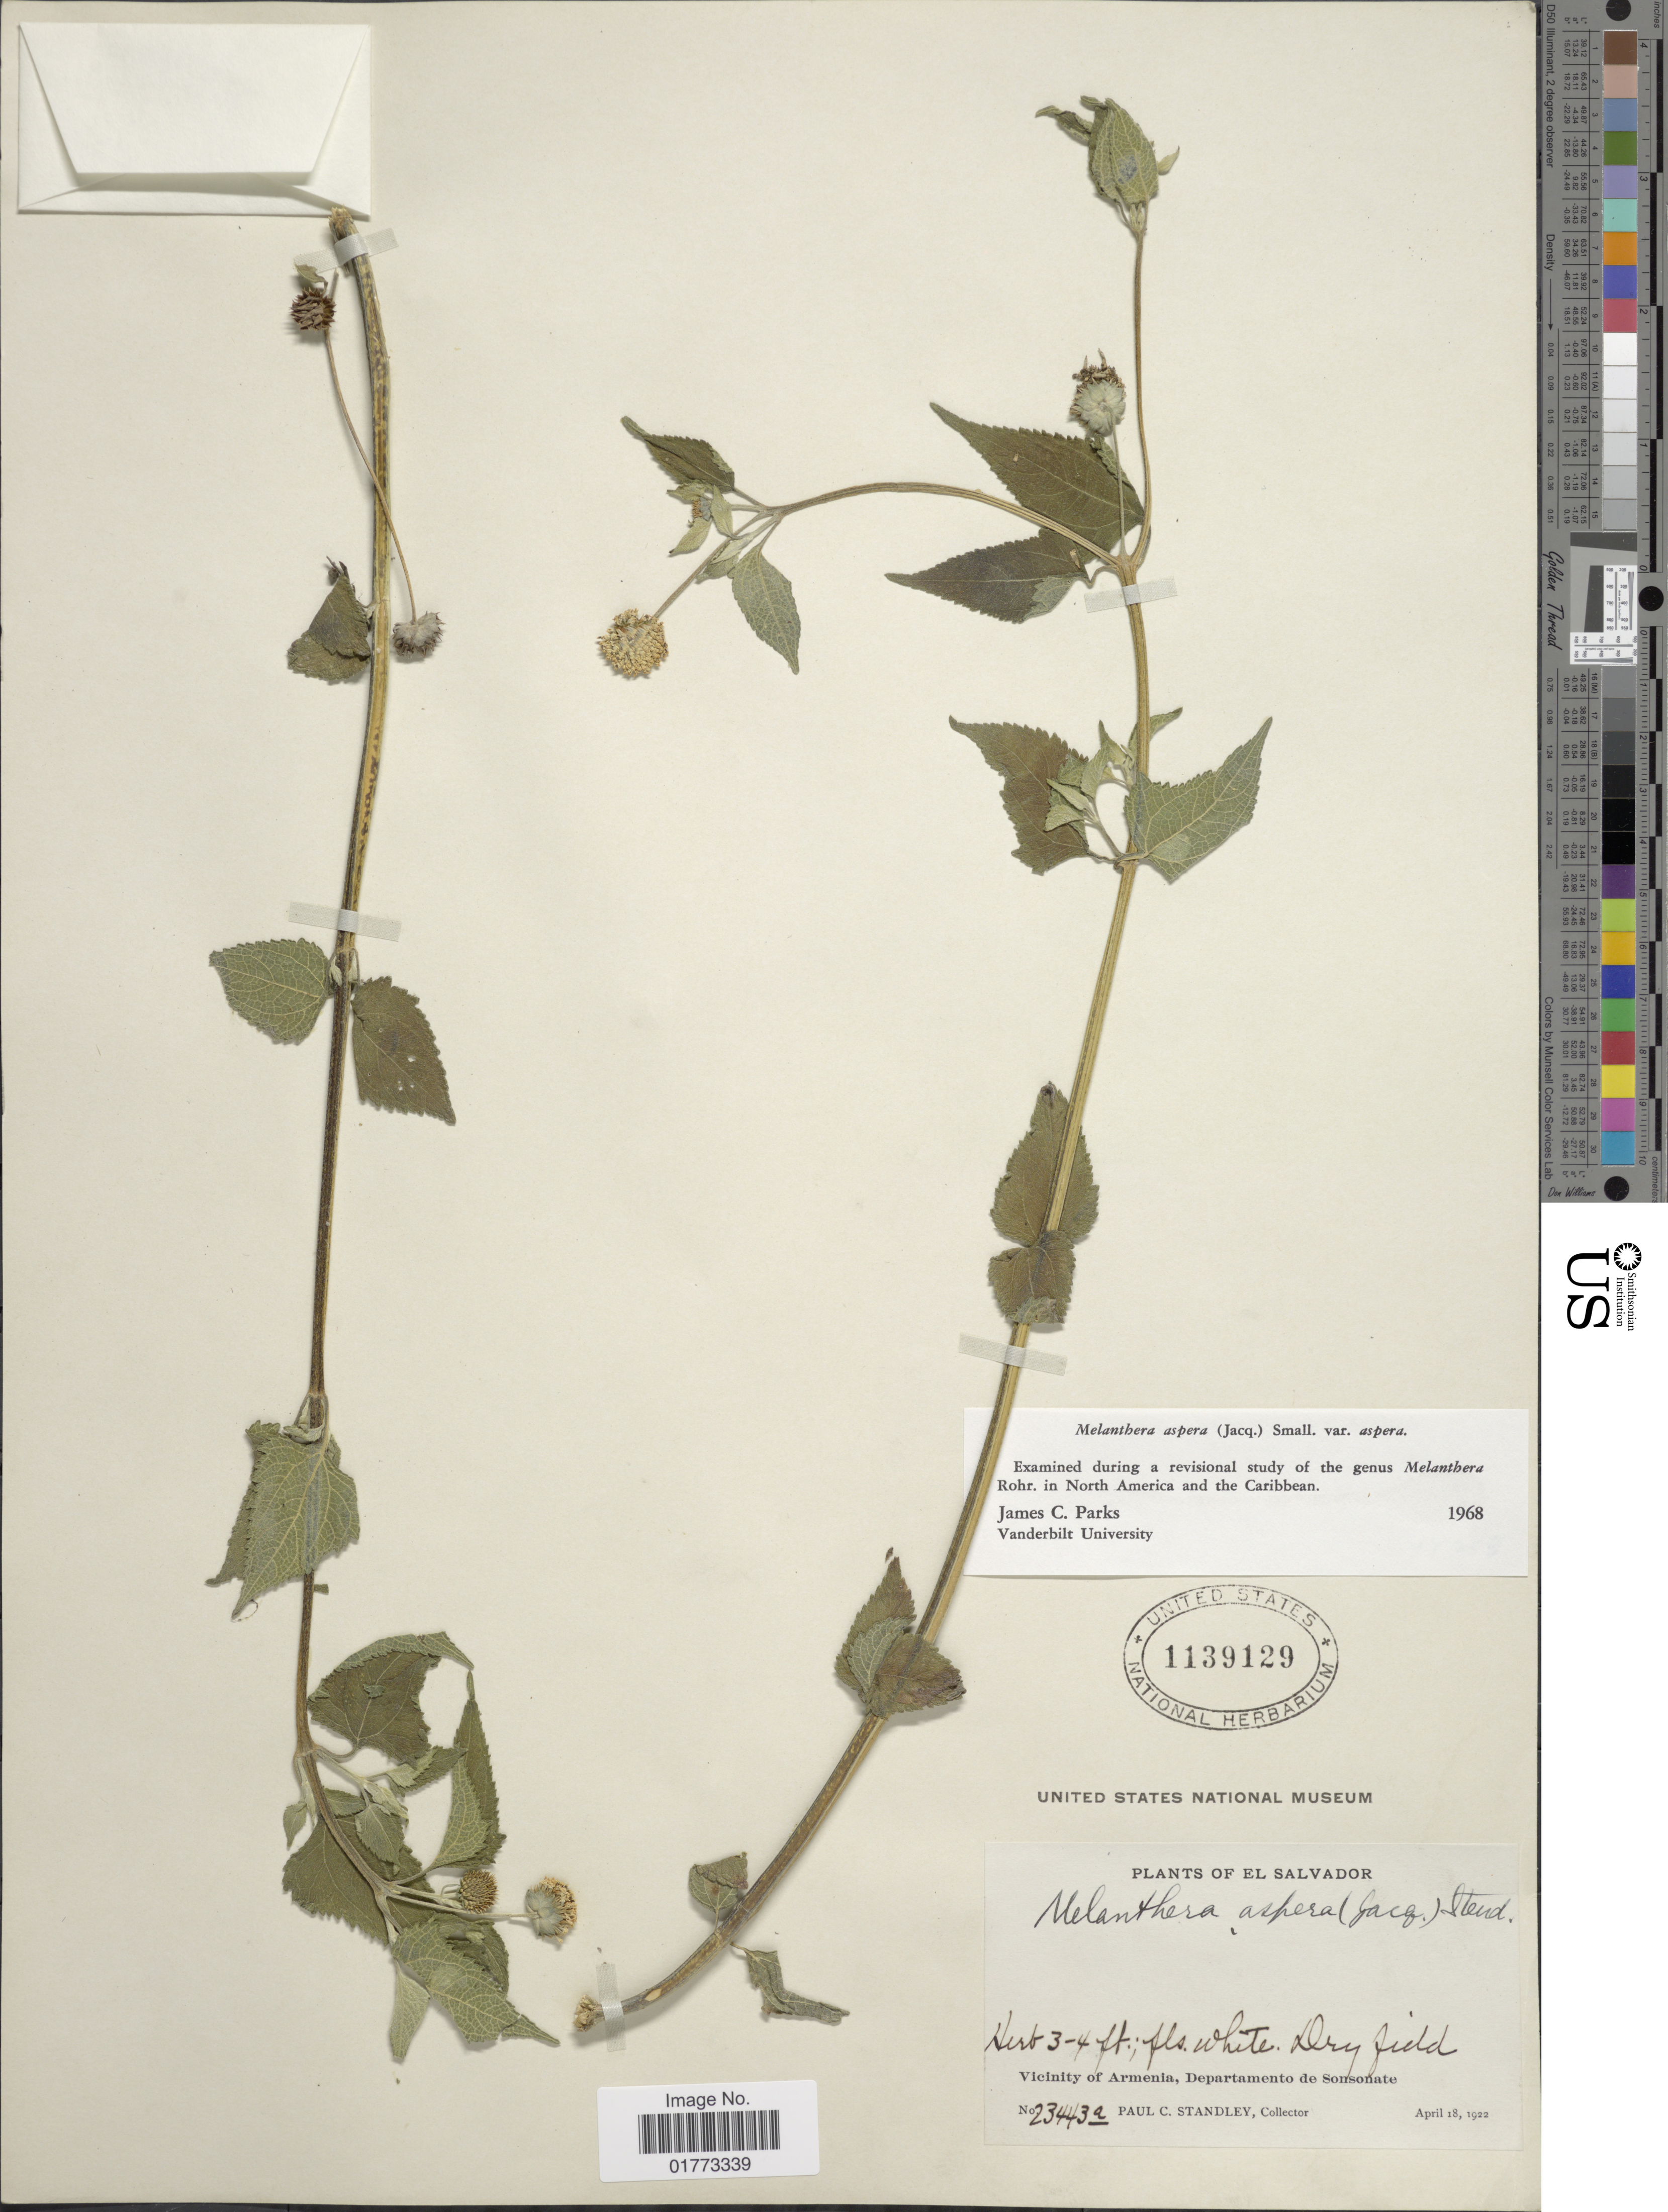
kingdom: Plantae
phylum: Tracheophyta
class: Magnoliopsida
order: Asterales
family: Asteraceae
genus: Melanthera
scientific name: Melanthera nivea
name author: (L.) Small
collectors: P. C. Standley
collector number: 23443a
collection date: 1922-04-18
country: El Salvador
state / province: Sonsonate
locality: Vicinity of Armenia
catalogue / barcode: US 1139129